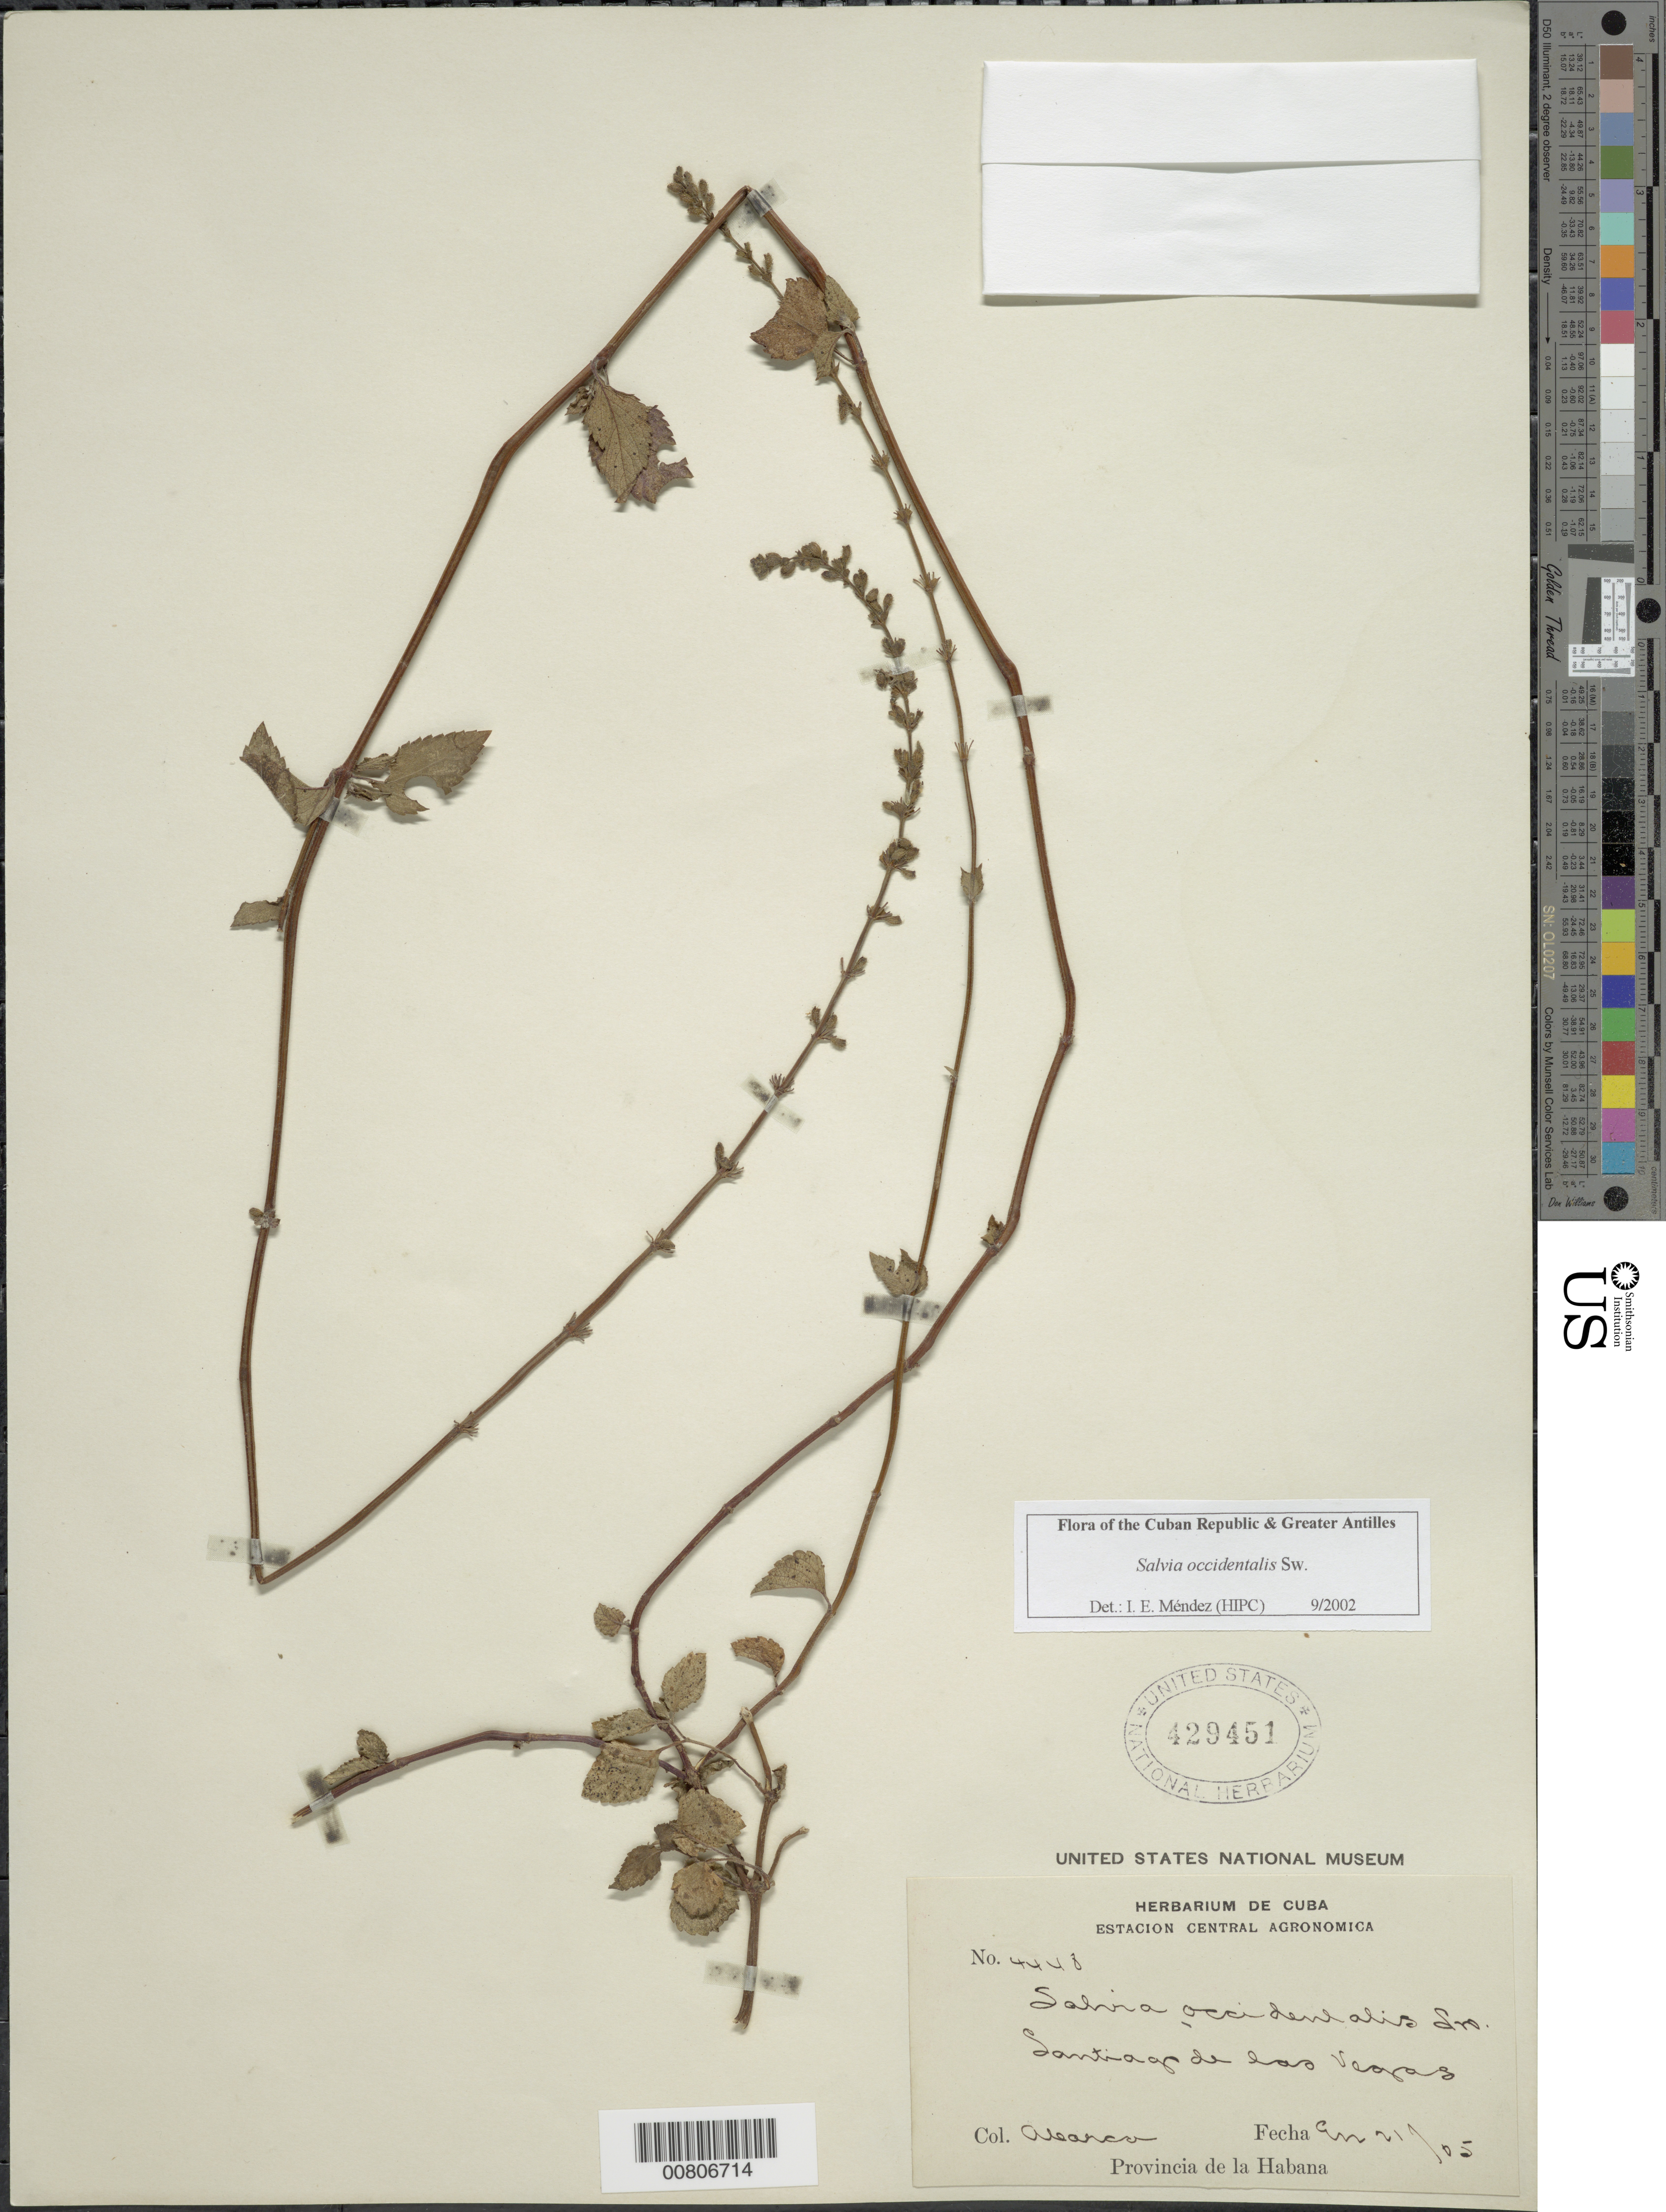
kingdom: Plantae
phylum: Tracheophyta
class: Magnoliopsida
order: Lamiales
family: Lamiaceae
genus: Salvia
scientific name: Salvia occidentalis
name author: Sw.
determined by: Méndez, Isidro E., (HIPC)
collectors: M. Abarca y Vascquez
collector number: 4448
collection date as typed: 21 Jan 1905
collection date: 1905-01-21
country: Cuba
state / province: La Habana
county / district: Municipio de Boyeros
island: Cuba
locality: Santiago de las Vegas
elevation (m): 97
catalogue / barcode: US 429451